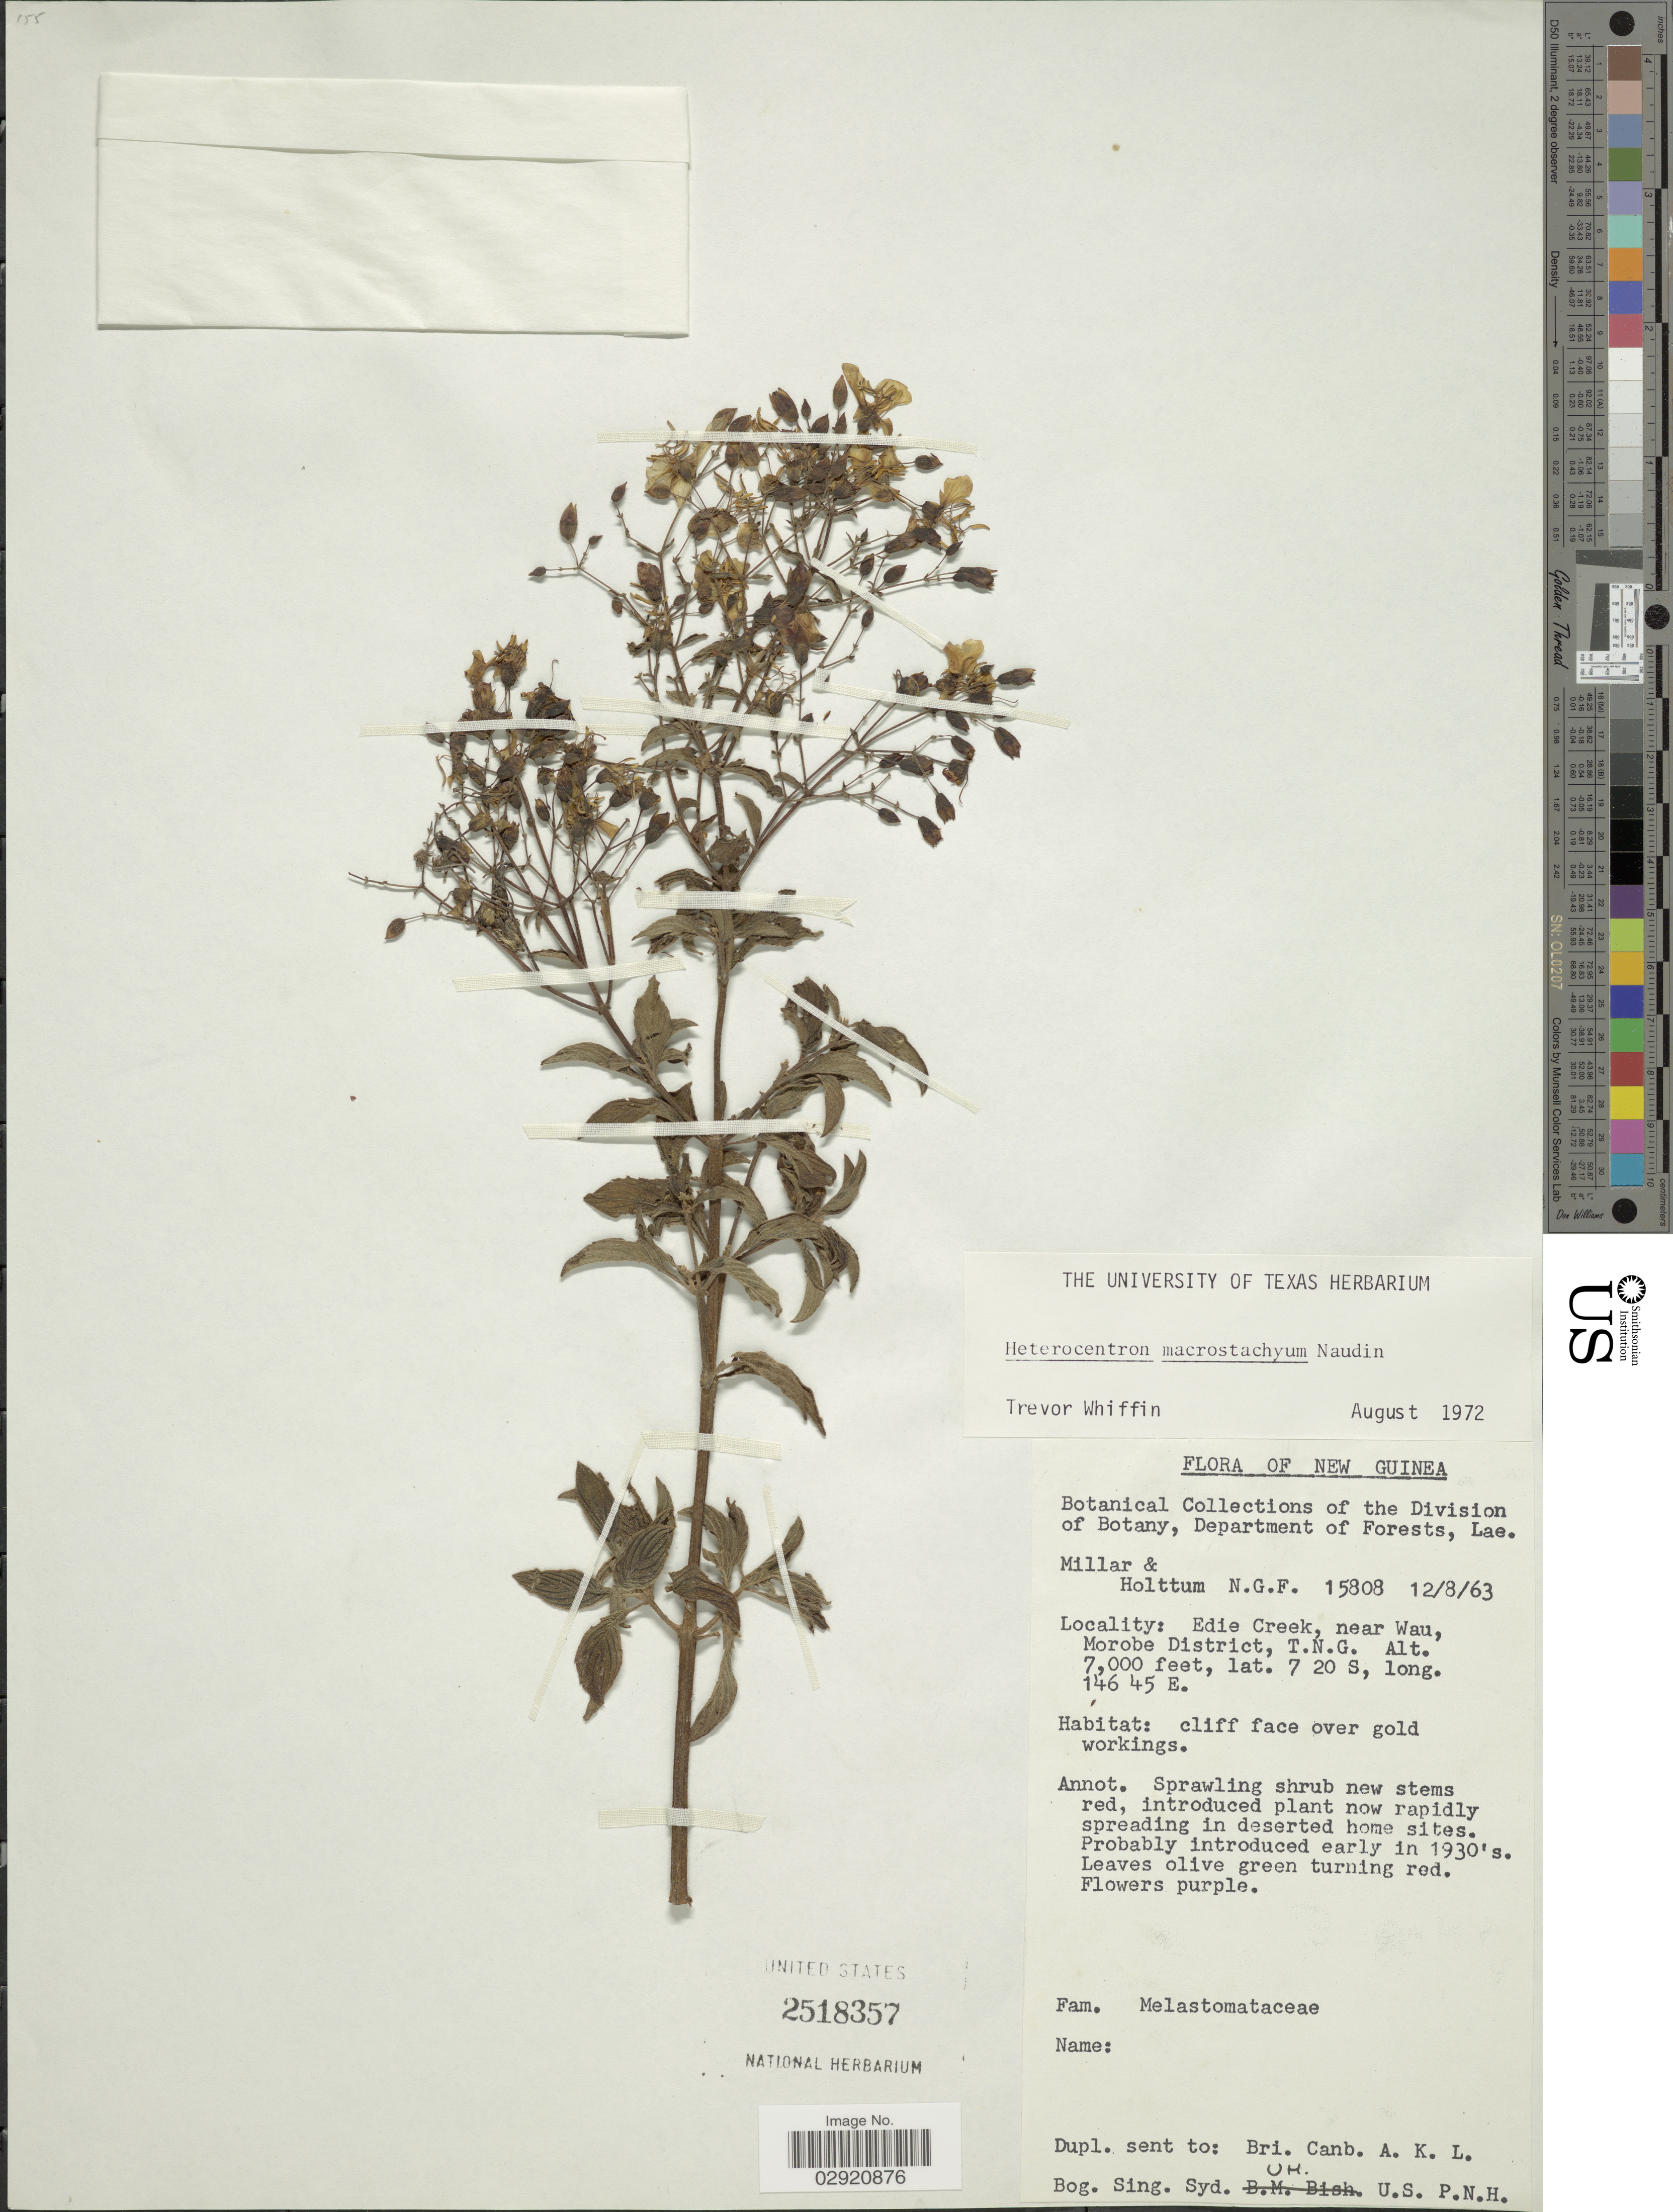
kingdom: Plantae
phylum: Tracheophyta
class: Magnoliopsida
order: Myrtales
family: Melastomataceae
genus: Heterocentron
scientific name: Heterocentron macrostachyum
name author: Naudin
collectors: -. Millar & Holttum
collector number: N.G.F.15808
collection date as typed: Transcribed d/m/y: 12/8/63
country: Papua New Guinea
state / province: Morobe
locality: New Guinea. Edie Creek, near Wau, Morobe District, T.N.G.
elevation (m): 2134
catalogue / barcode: US 2518357